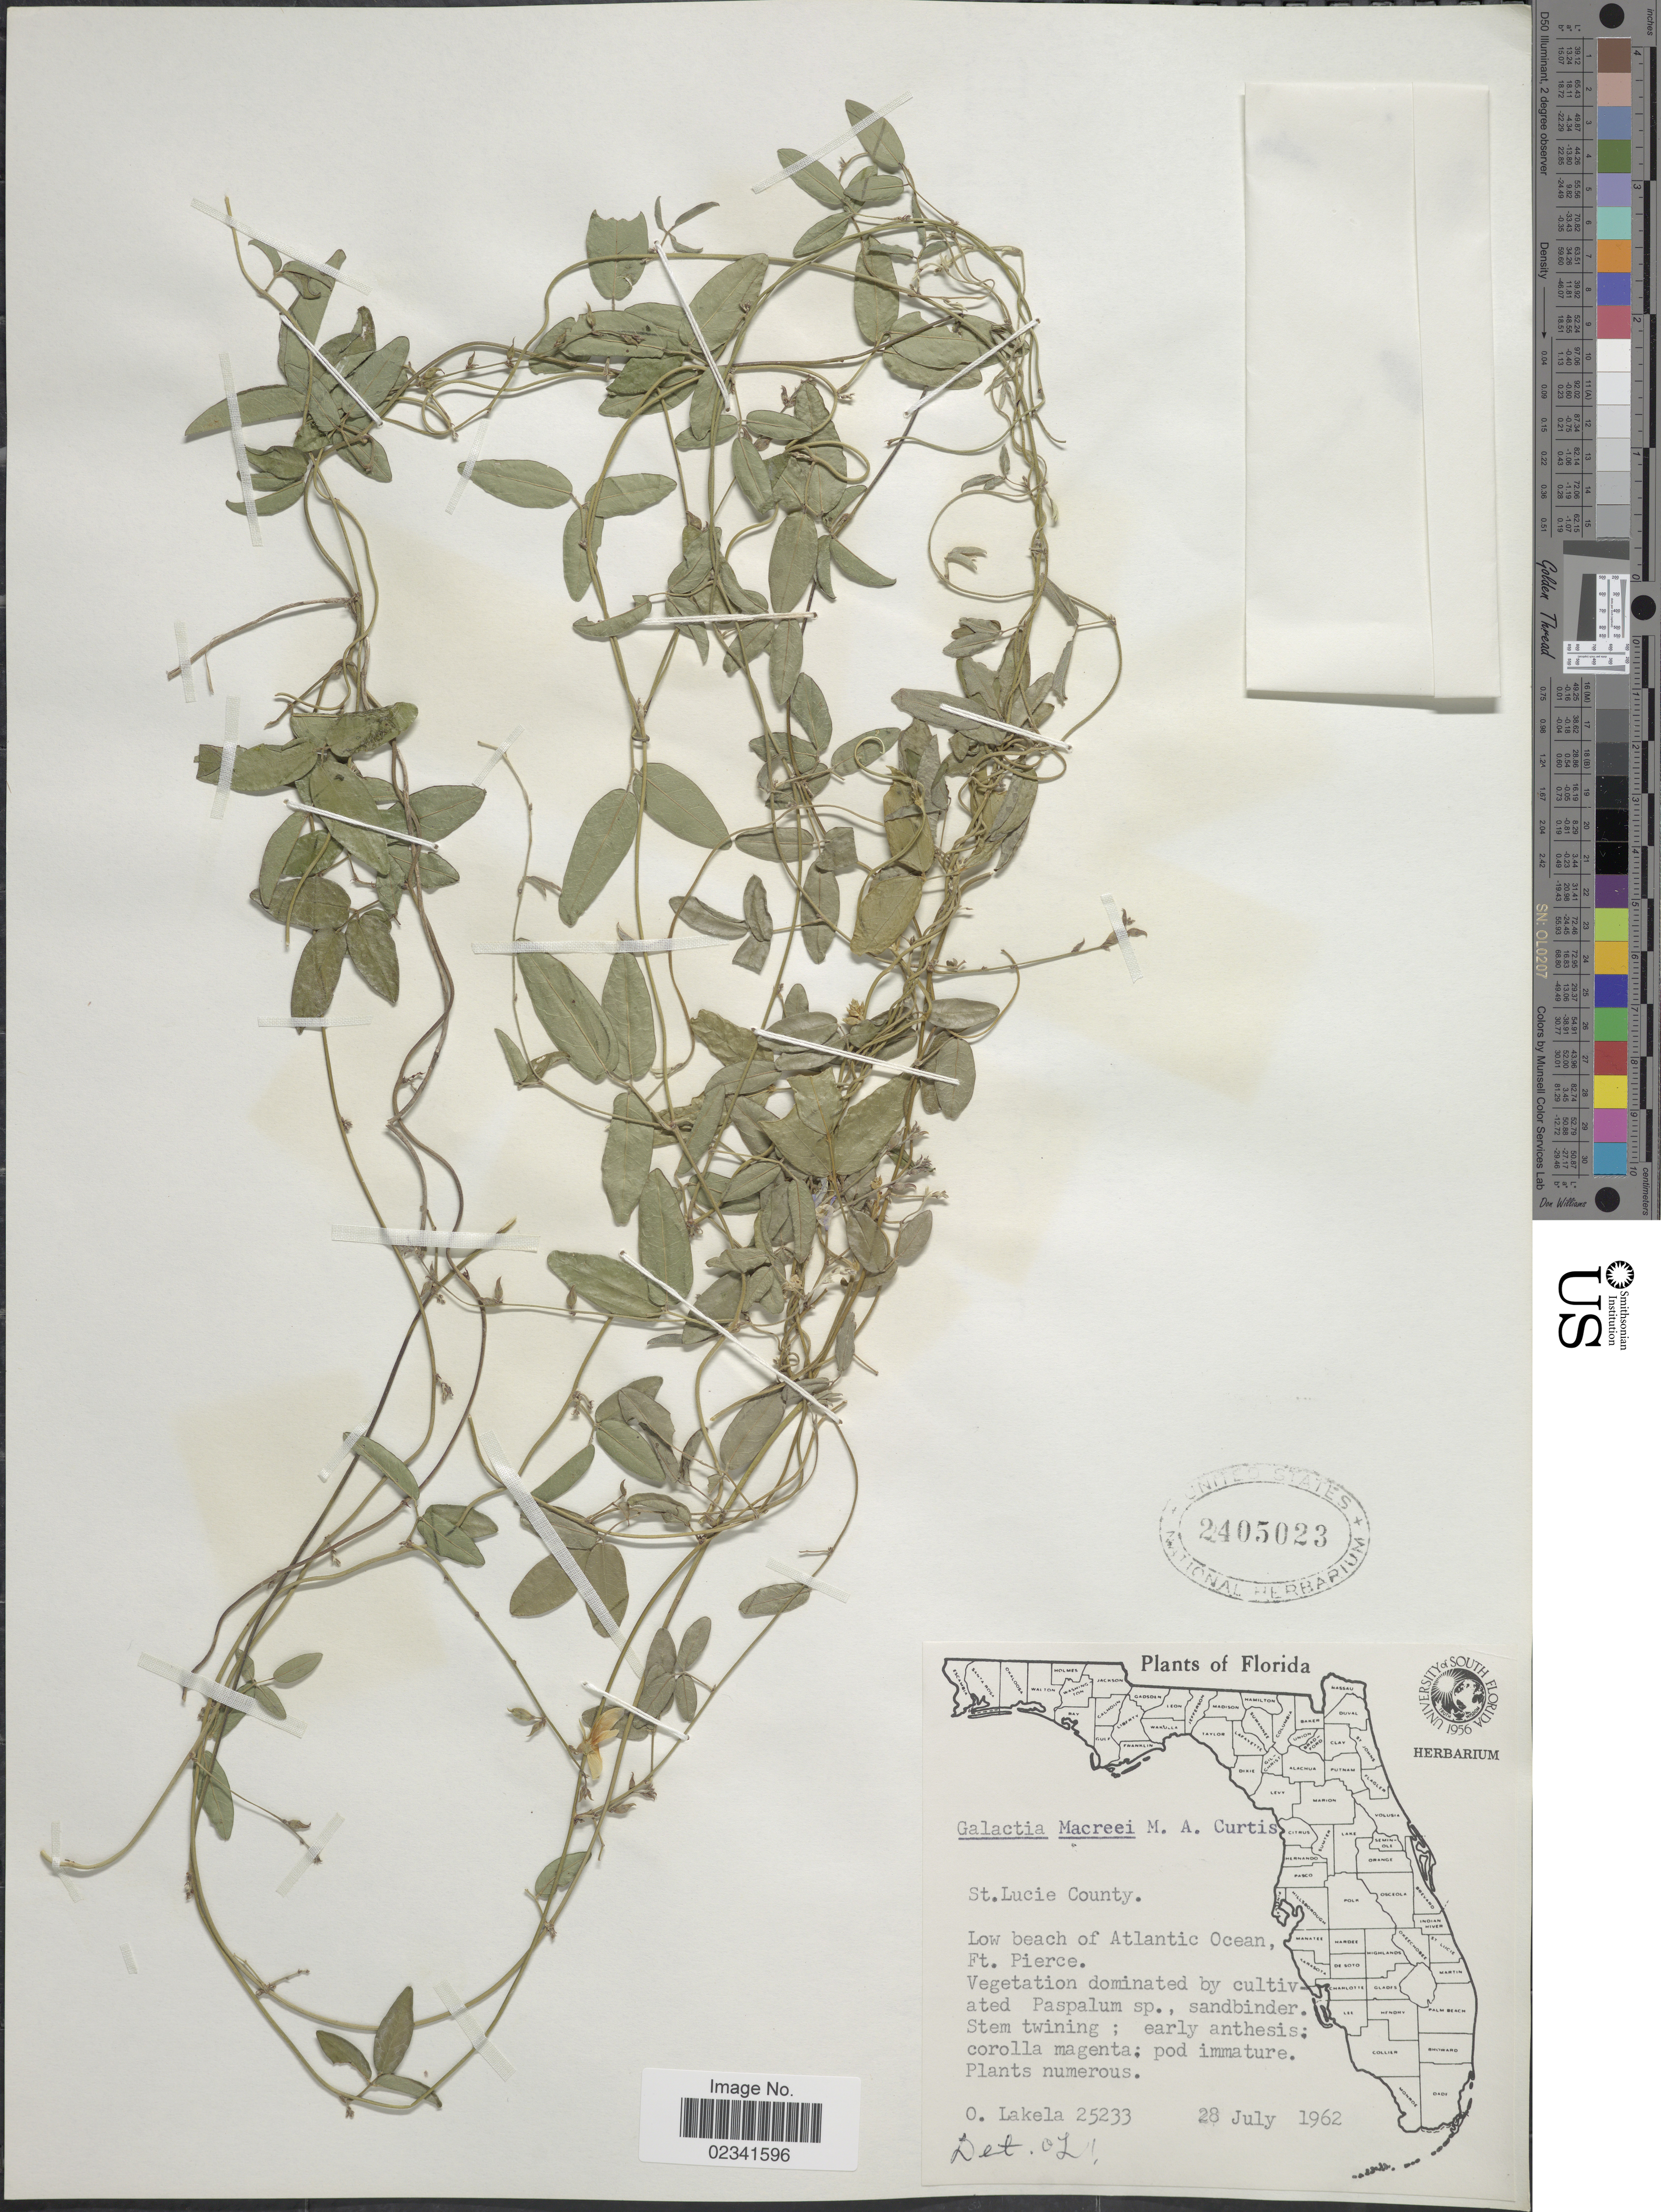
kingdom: Plantae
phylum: Tracheophyta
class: Magnoliopsida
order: Fabales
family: Fabaceae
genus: Galactia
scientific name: Galactia macreei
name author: M.A. Curtis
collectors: O. Lakela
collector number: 25233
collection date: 1962-07-28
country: United States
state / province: Florida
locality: St. Lucie County, Low beach of Atlantic Ocean, Ft. Pierce.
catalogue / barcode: US 2405023